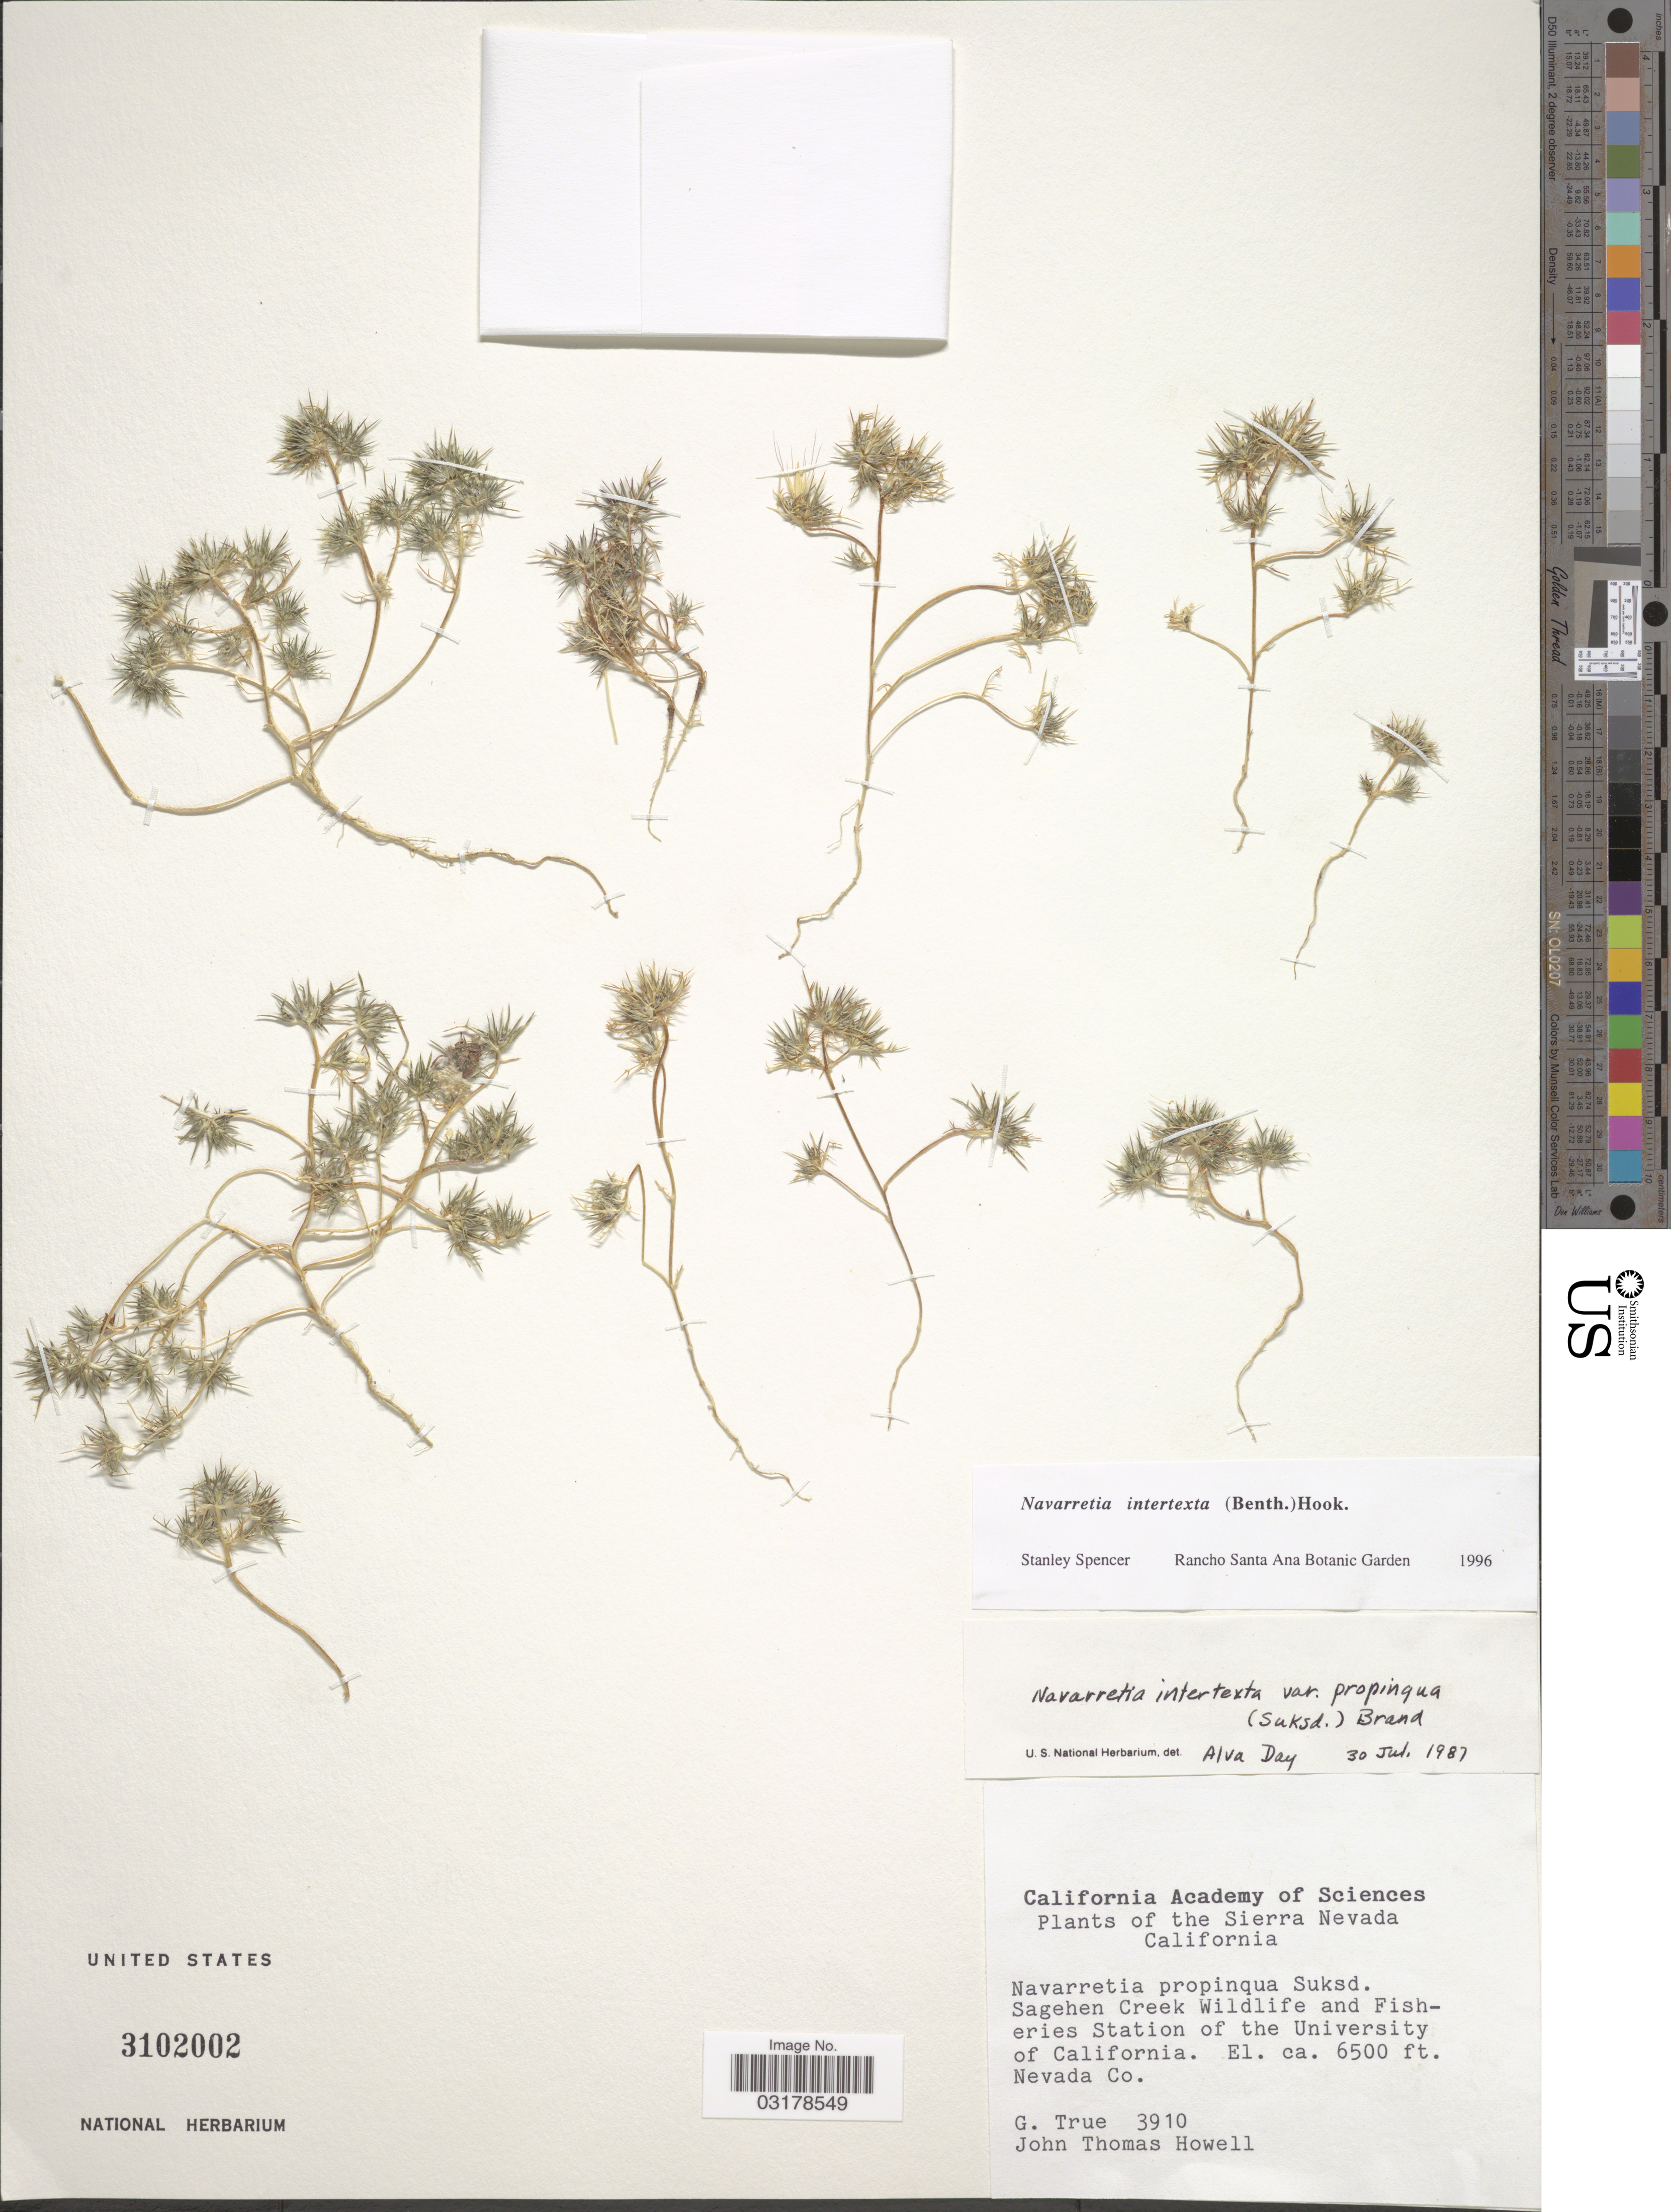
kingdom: Plantae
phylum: Tracheophyta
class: Magnoliopsida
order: Ericales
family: Polemoniaceae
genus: Navarretia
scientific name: Navarretia intertexta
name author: (Benth.) Hook.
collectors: G. H. True & J. T. Howell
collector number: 3910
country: United States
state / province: California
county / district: Nevada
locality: The Sierra Nevada. Sagehen Creek Wildlife and Fisheries Station of the University of California. Nevada Co.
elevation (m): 1981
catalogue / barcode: US 3102002